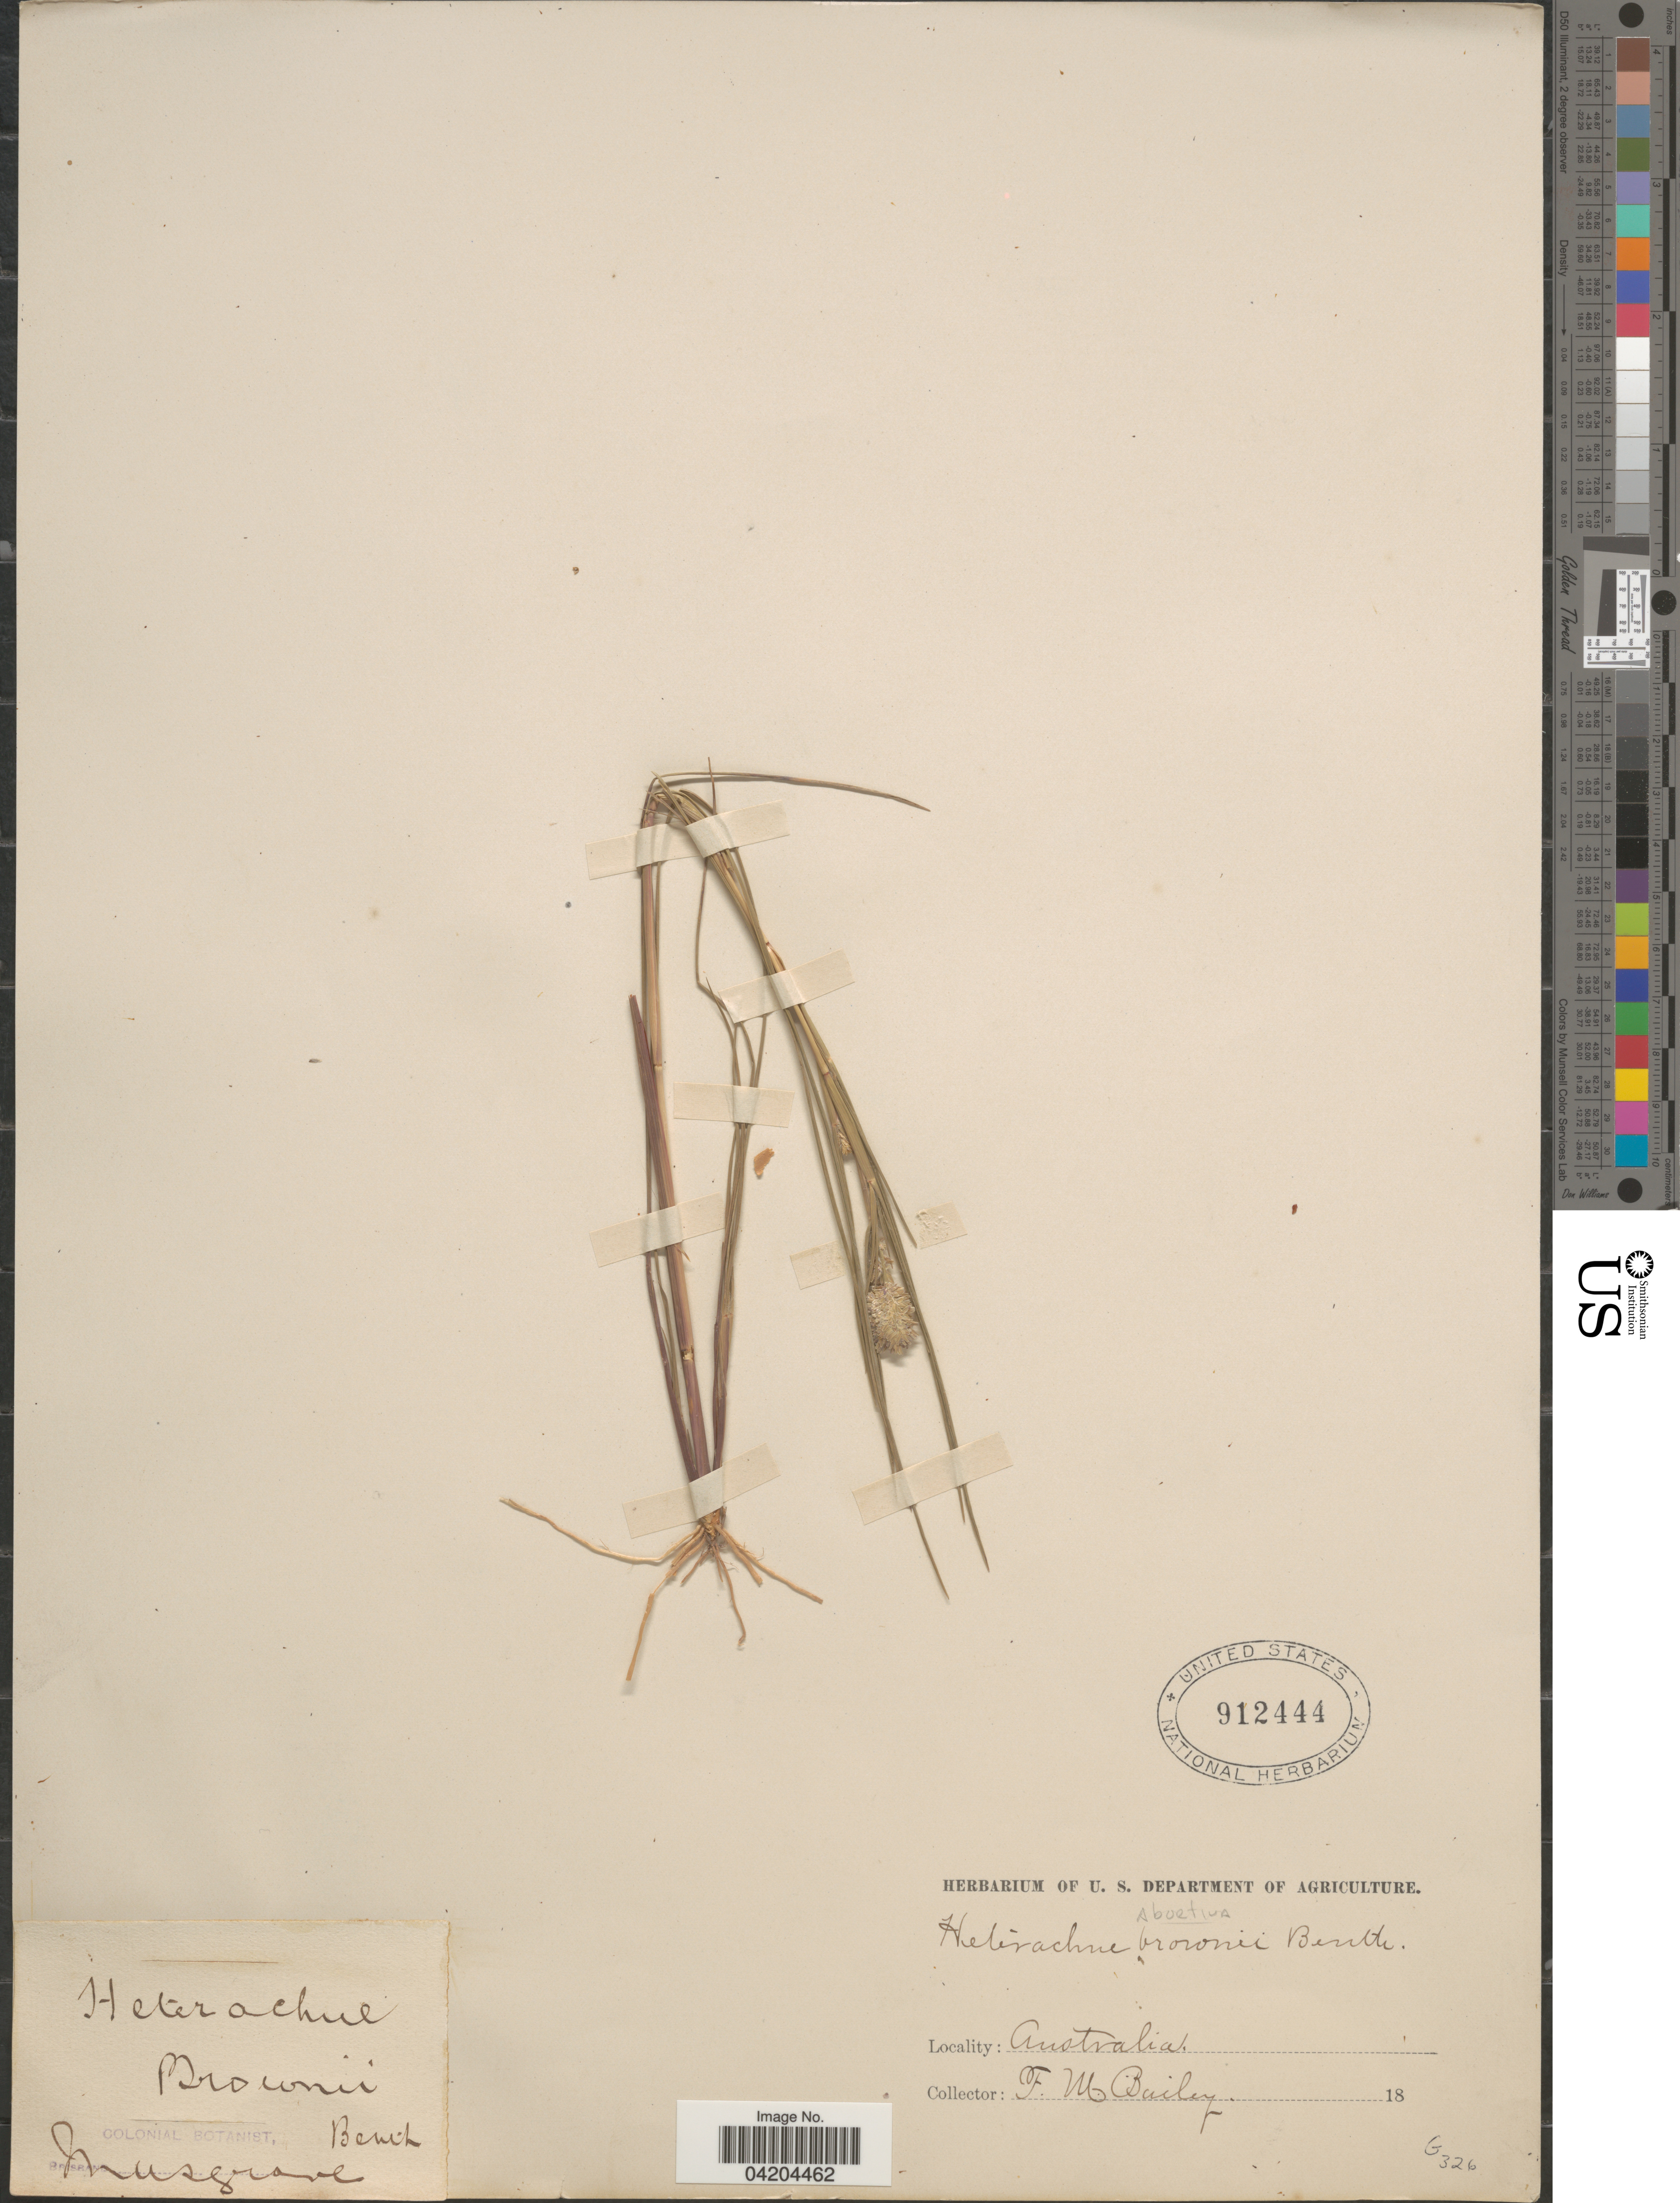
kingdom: Plantae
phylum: Tracheophyta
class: Liliopsida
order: Poales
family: Poaceae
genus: Eragrostis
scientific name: Eragrostis abortiva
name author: Steud.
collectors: F. M. Bailey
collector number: G326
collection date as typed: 18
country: Australia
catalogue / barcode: US 912444